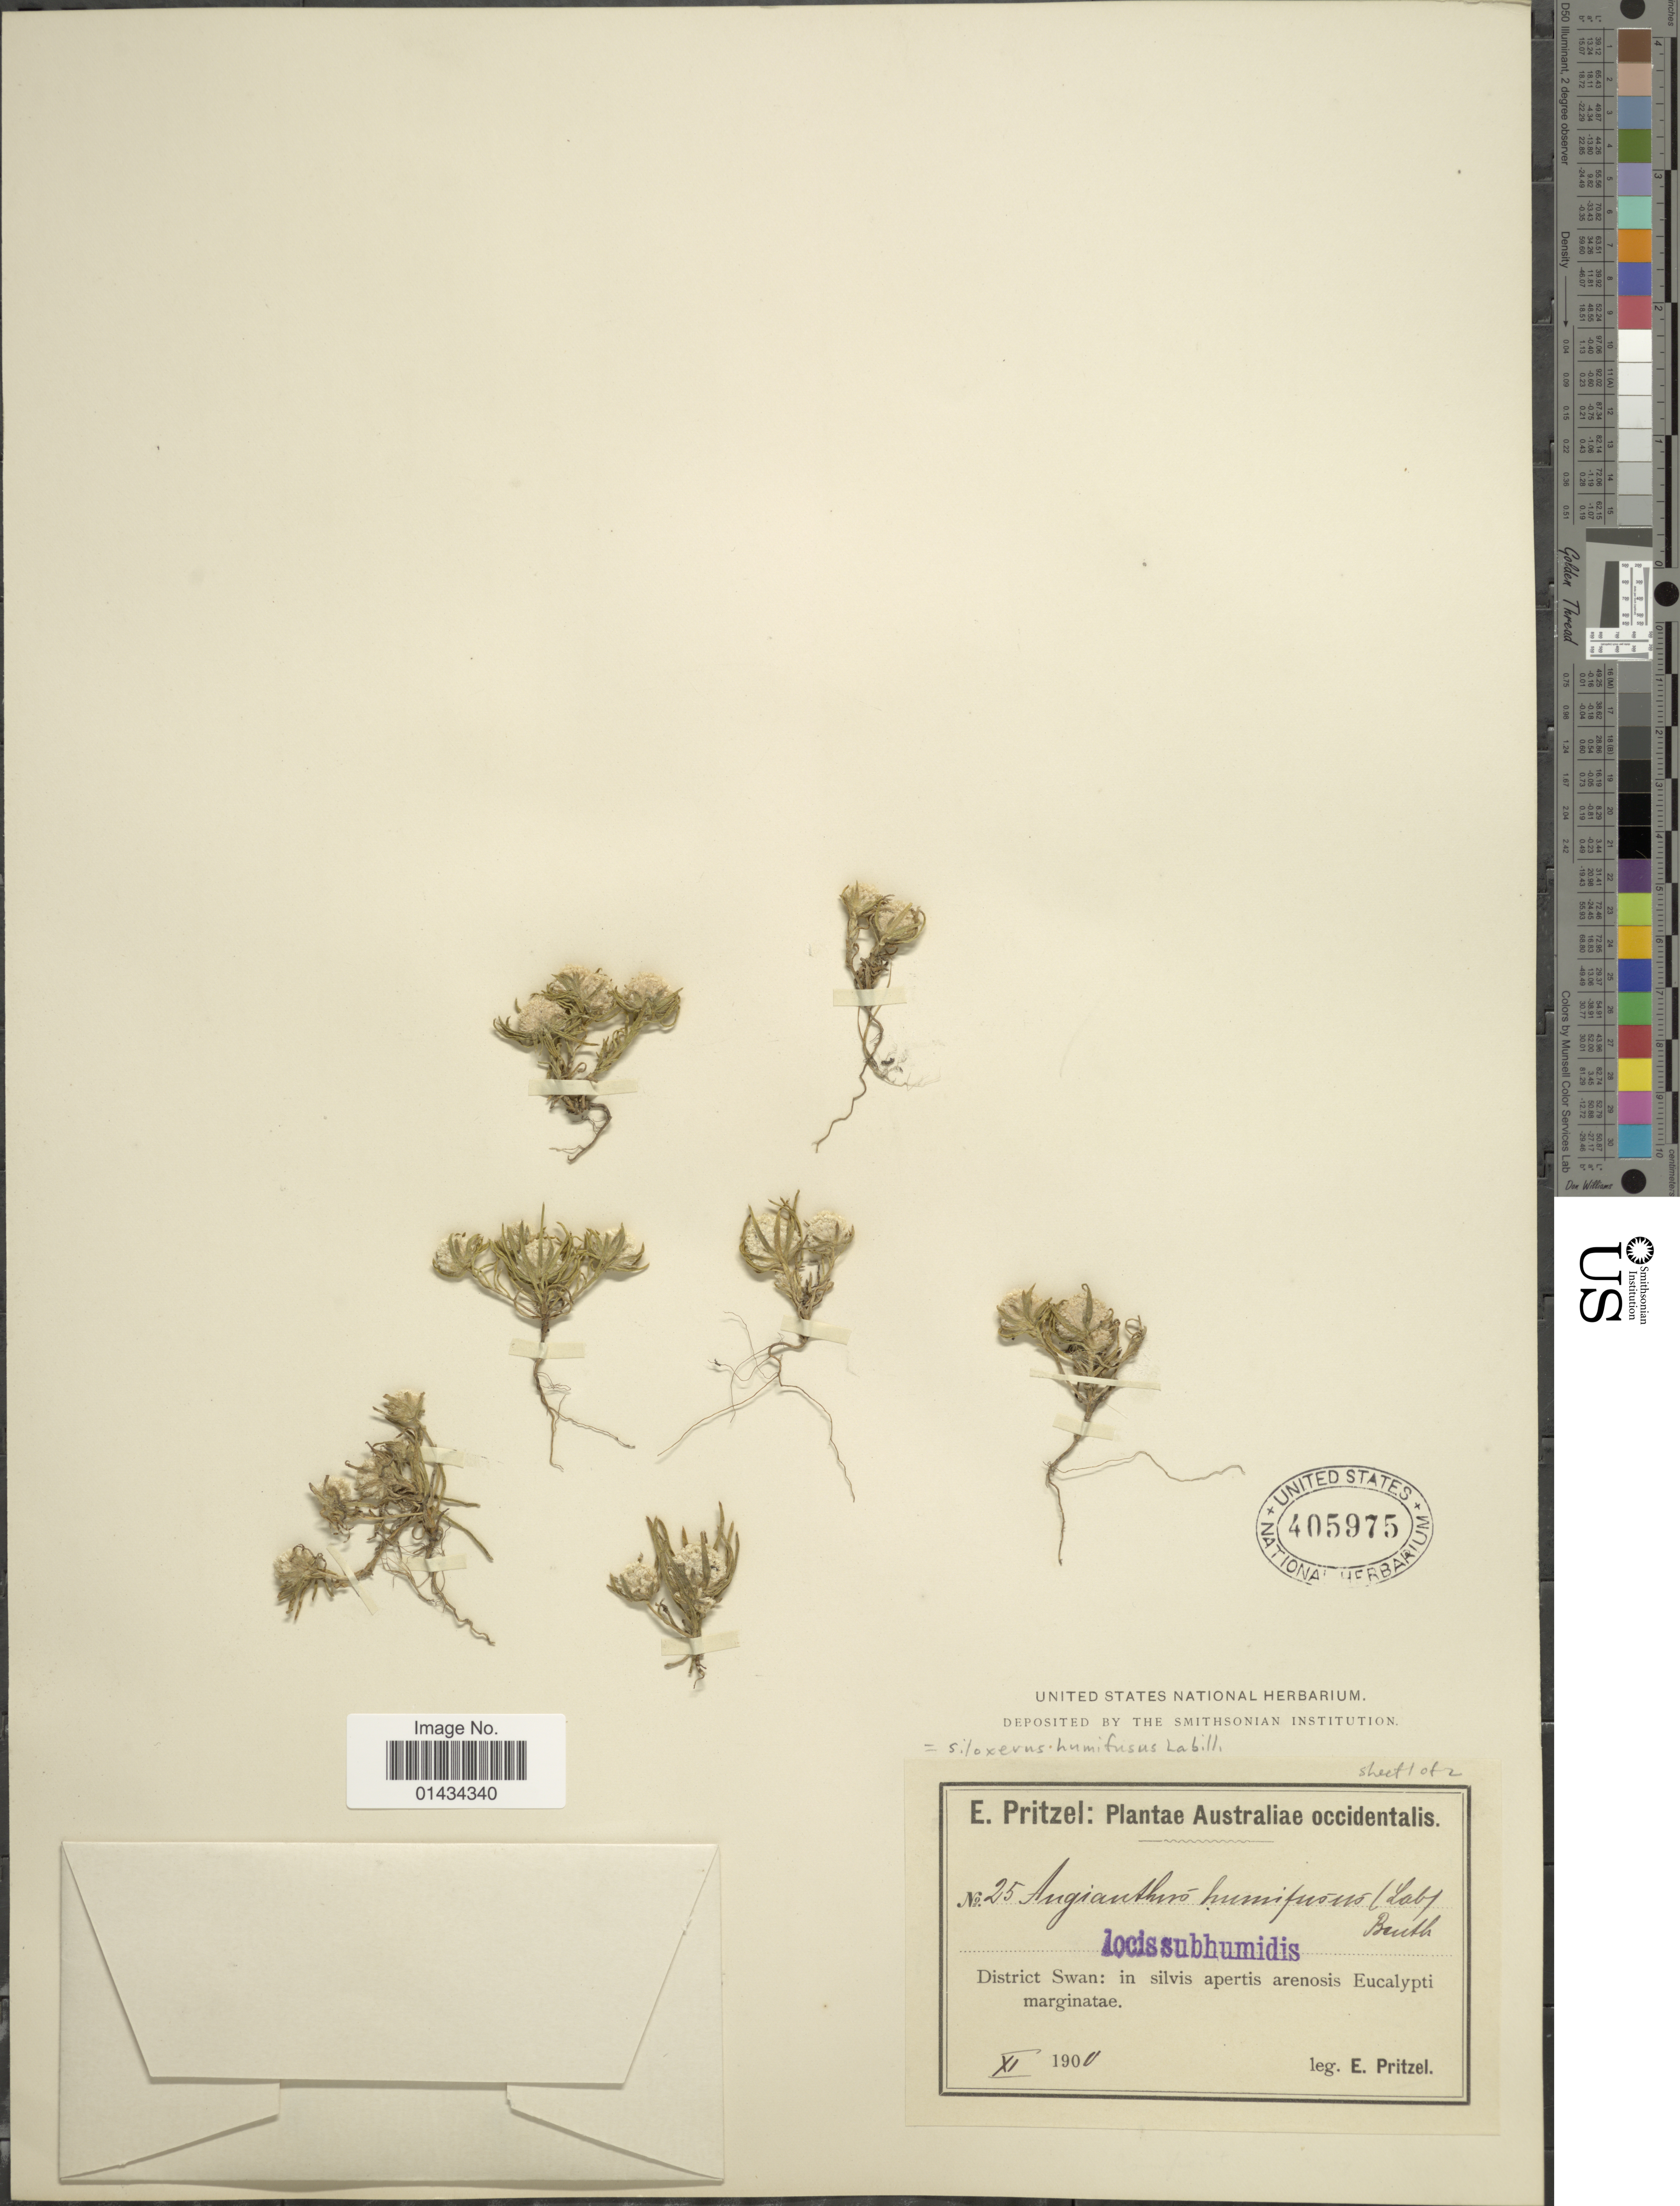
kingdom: Plantae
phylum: Tracheophyta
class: Magnoliopsida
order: Asterales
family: Asteraceae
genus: Angianthus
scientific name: Angianthus humifusus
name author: (Labill.) Benth.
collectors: E. G. Pritzel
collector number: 25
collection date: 1900-11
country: Australia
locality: District Swan: in silvis apertis arenosis Eucalypti marginatae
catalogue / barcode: US 405975